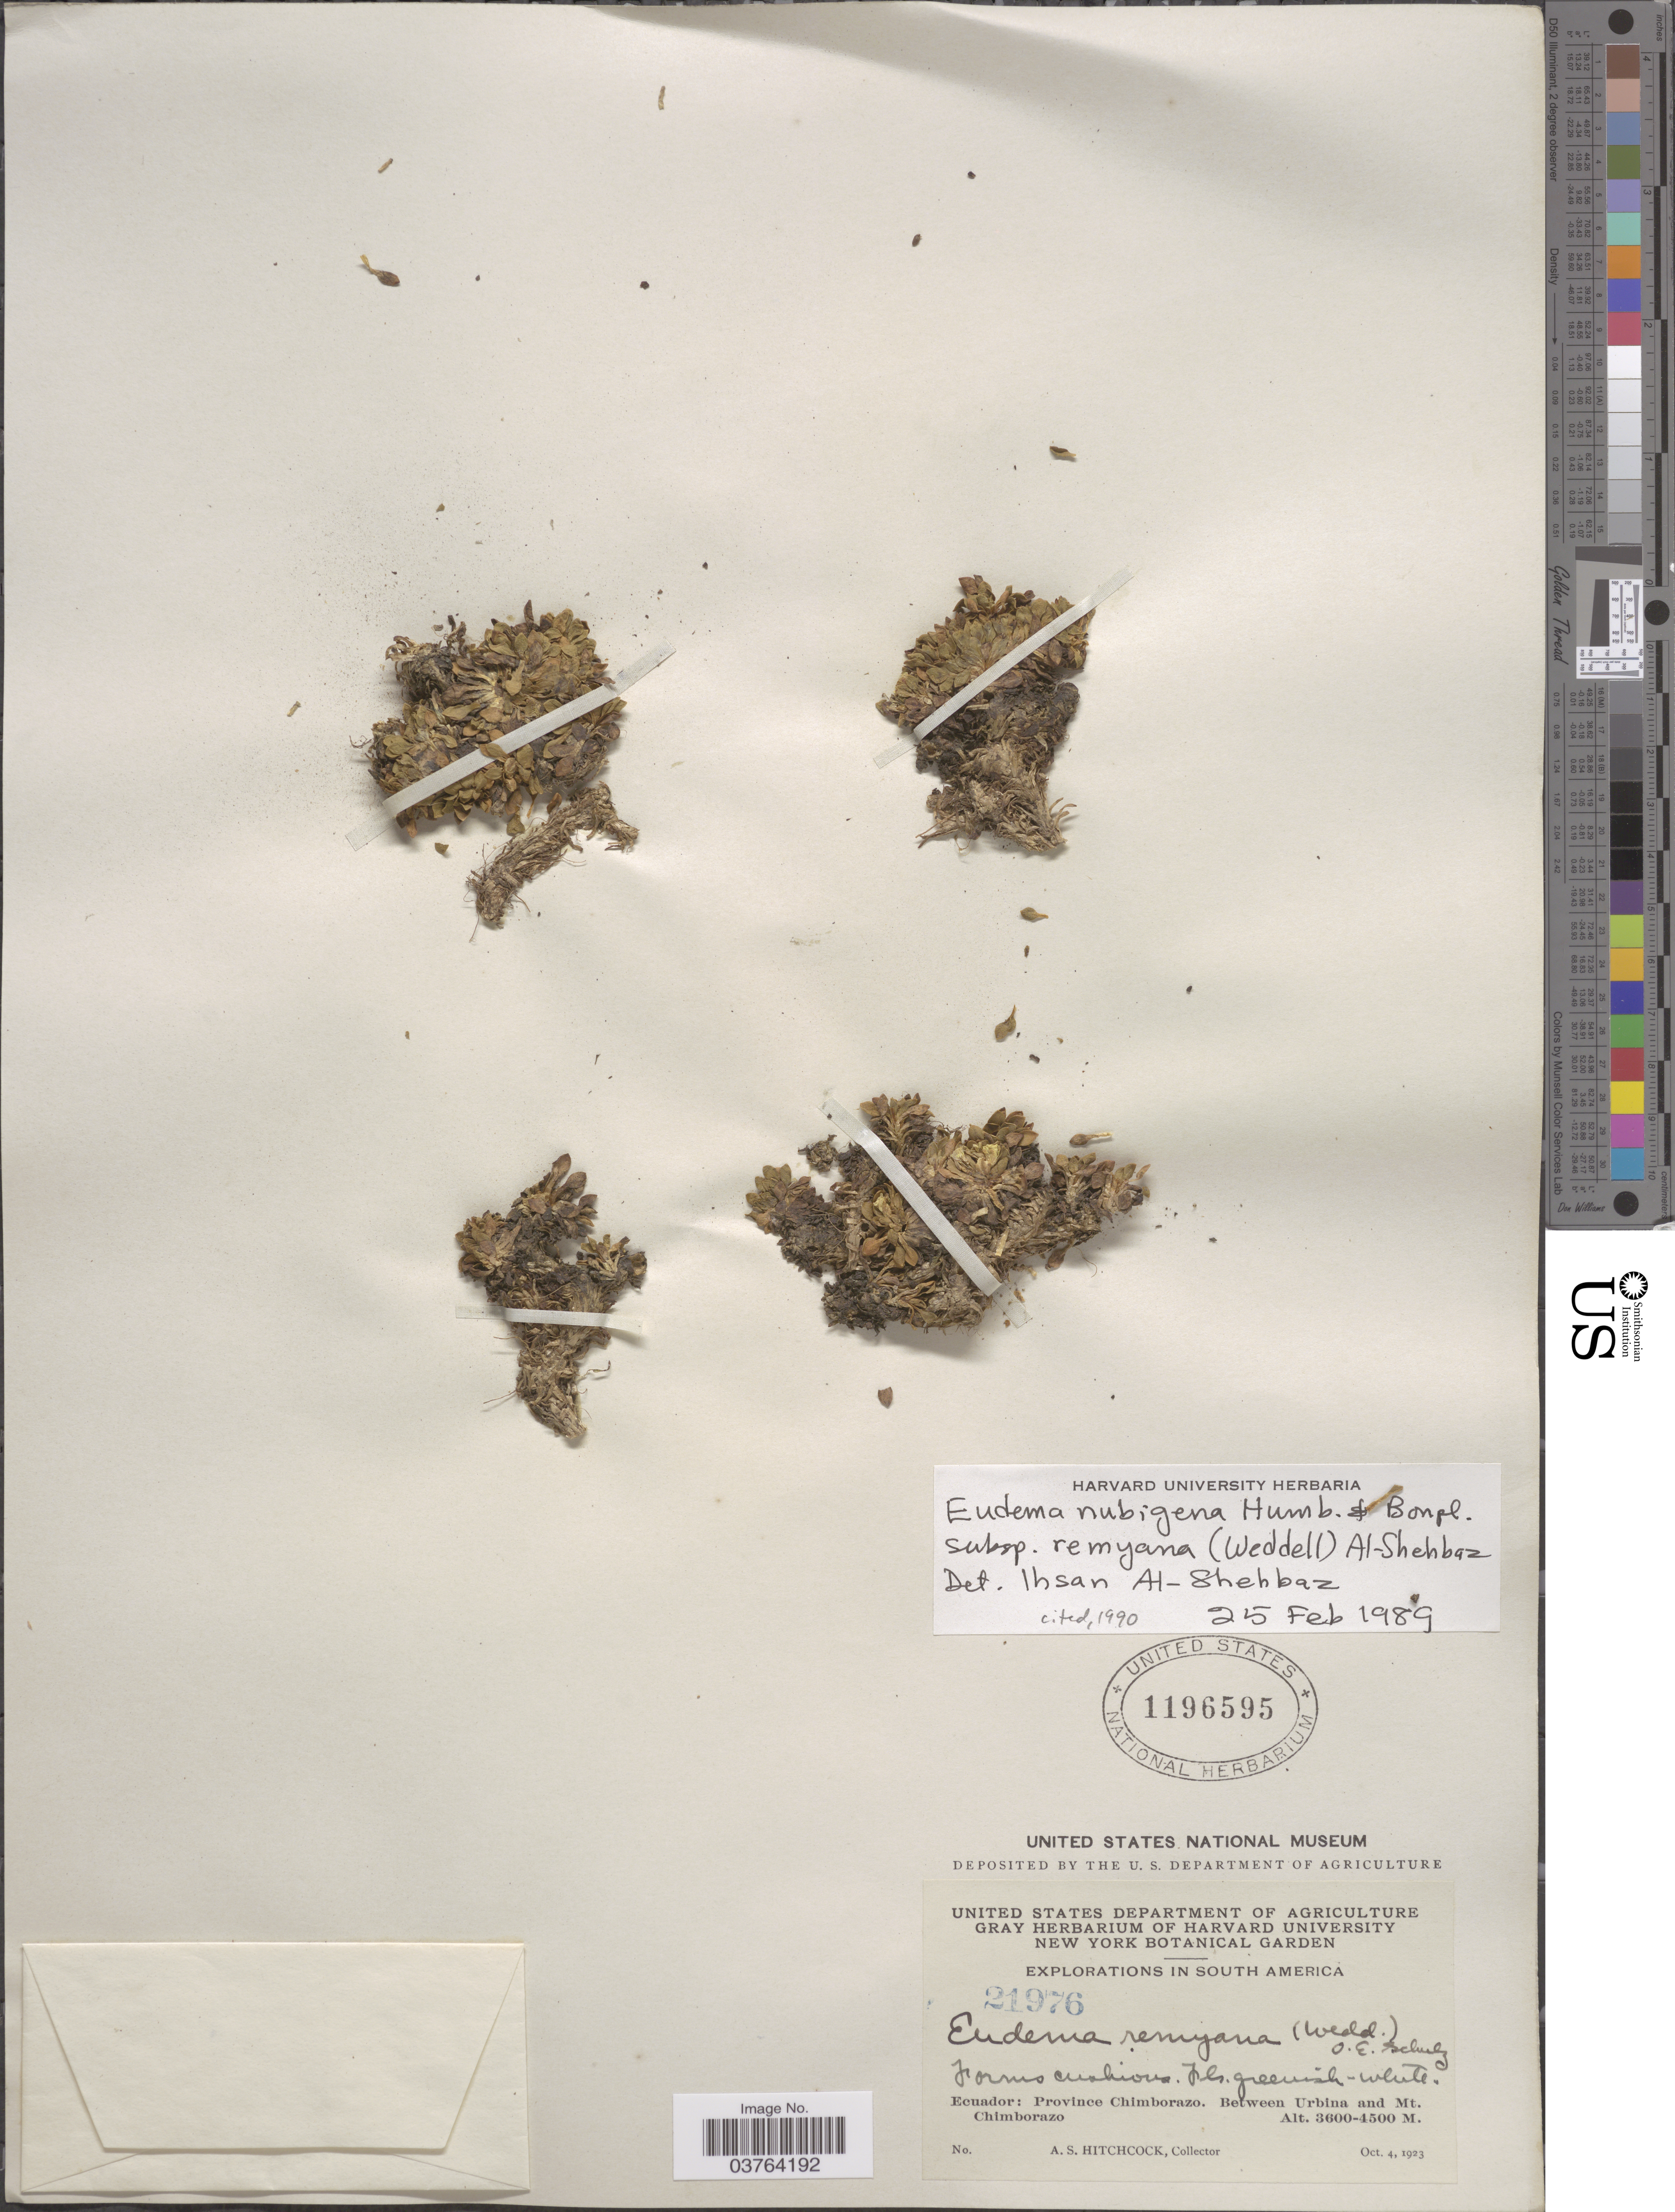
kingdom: Plantae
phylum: Tracheophyta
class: Magnoliopsida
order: Brassicales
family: Brassicaceae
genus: Eudema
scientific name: Eudema nubigena subsp. remyana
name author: (Wedd.) Al-Shehbaz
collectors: A. S. Hitchcock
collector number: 21976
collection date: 1923-10-04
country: Ecuador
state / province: Chimborazo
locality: Between Urbina and Mt. Chimborazo.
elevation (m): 3600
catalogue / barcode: US 1196595